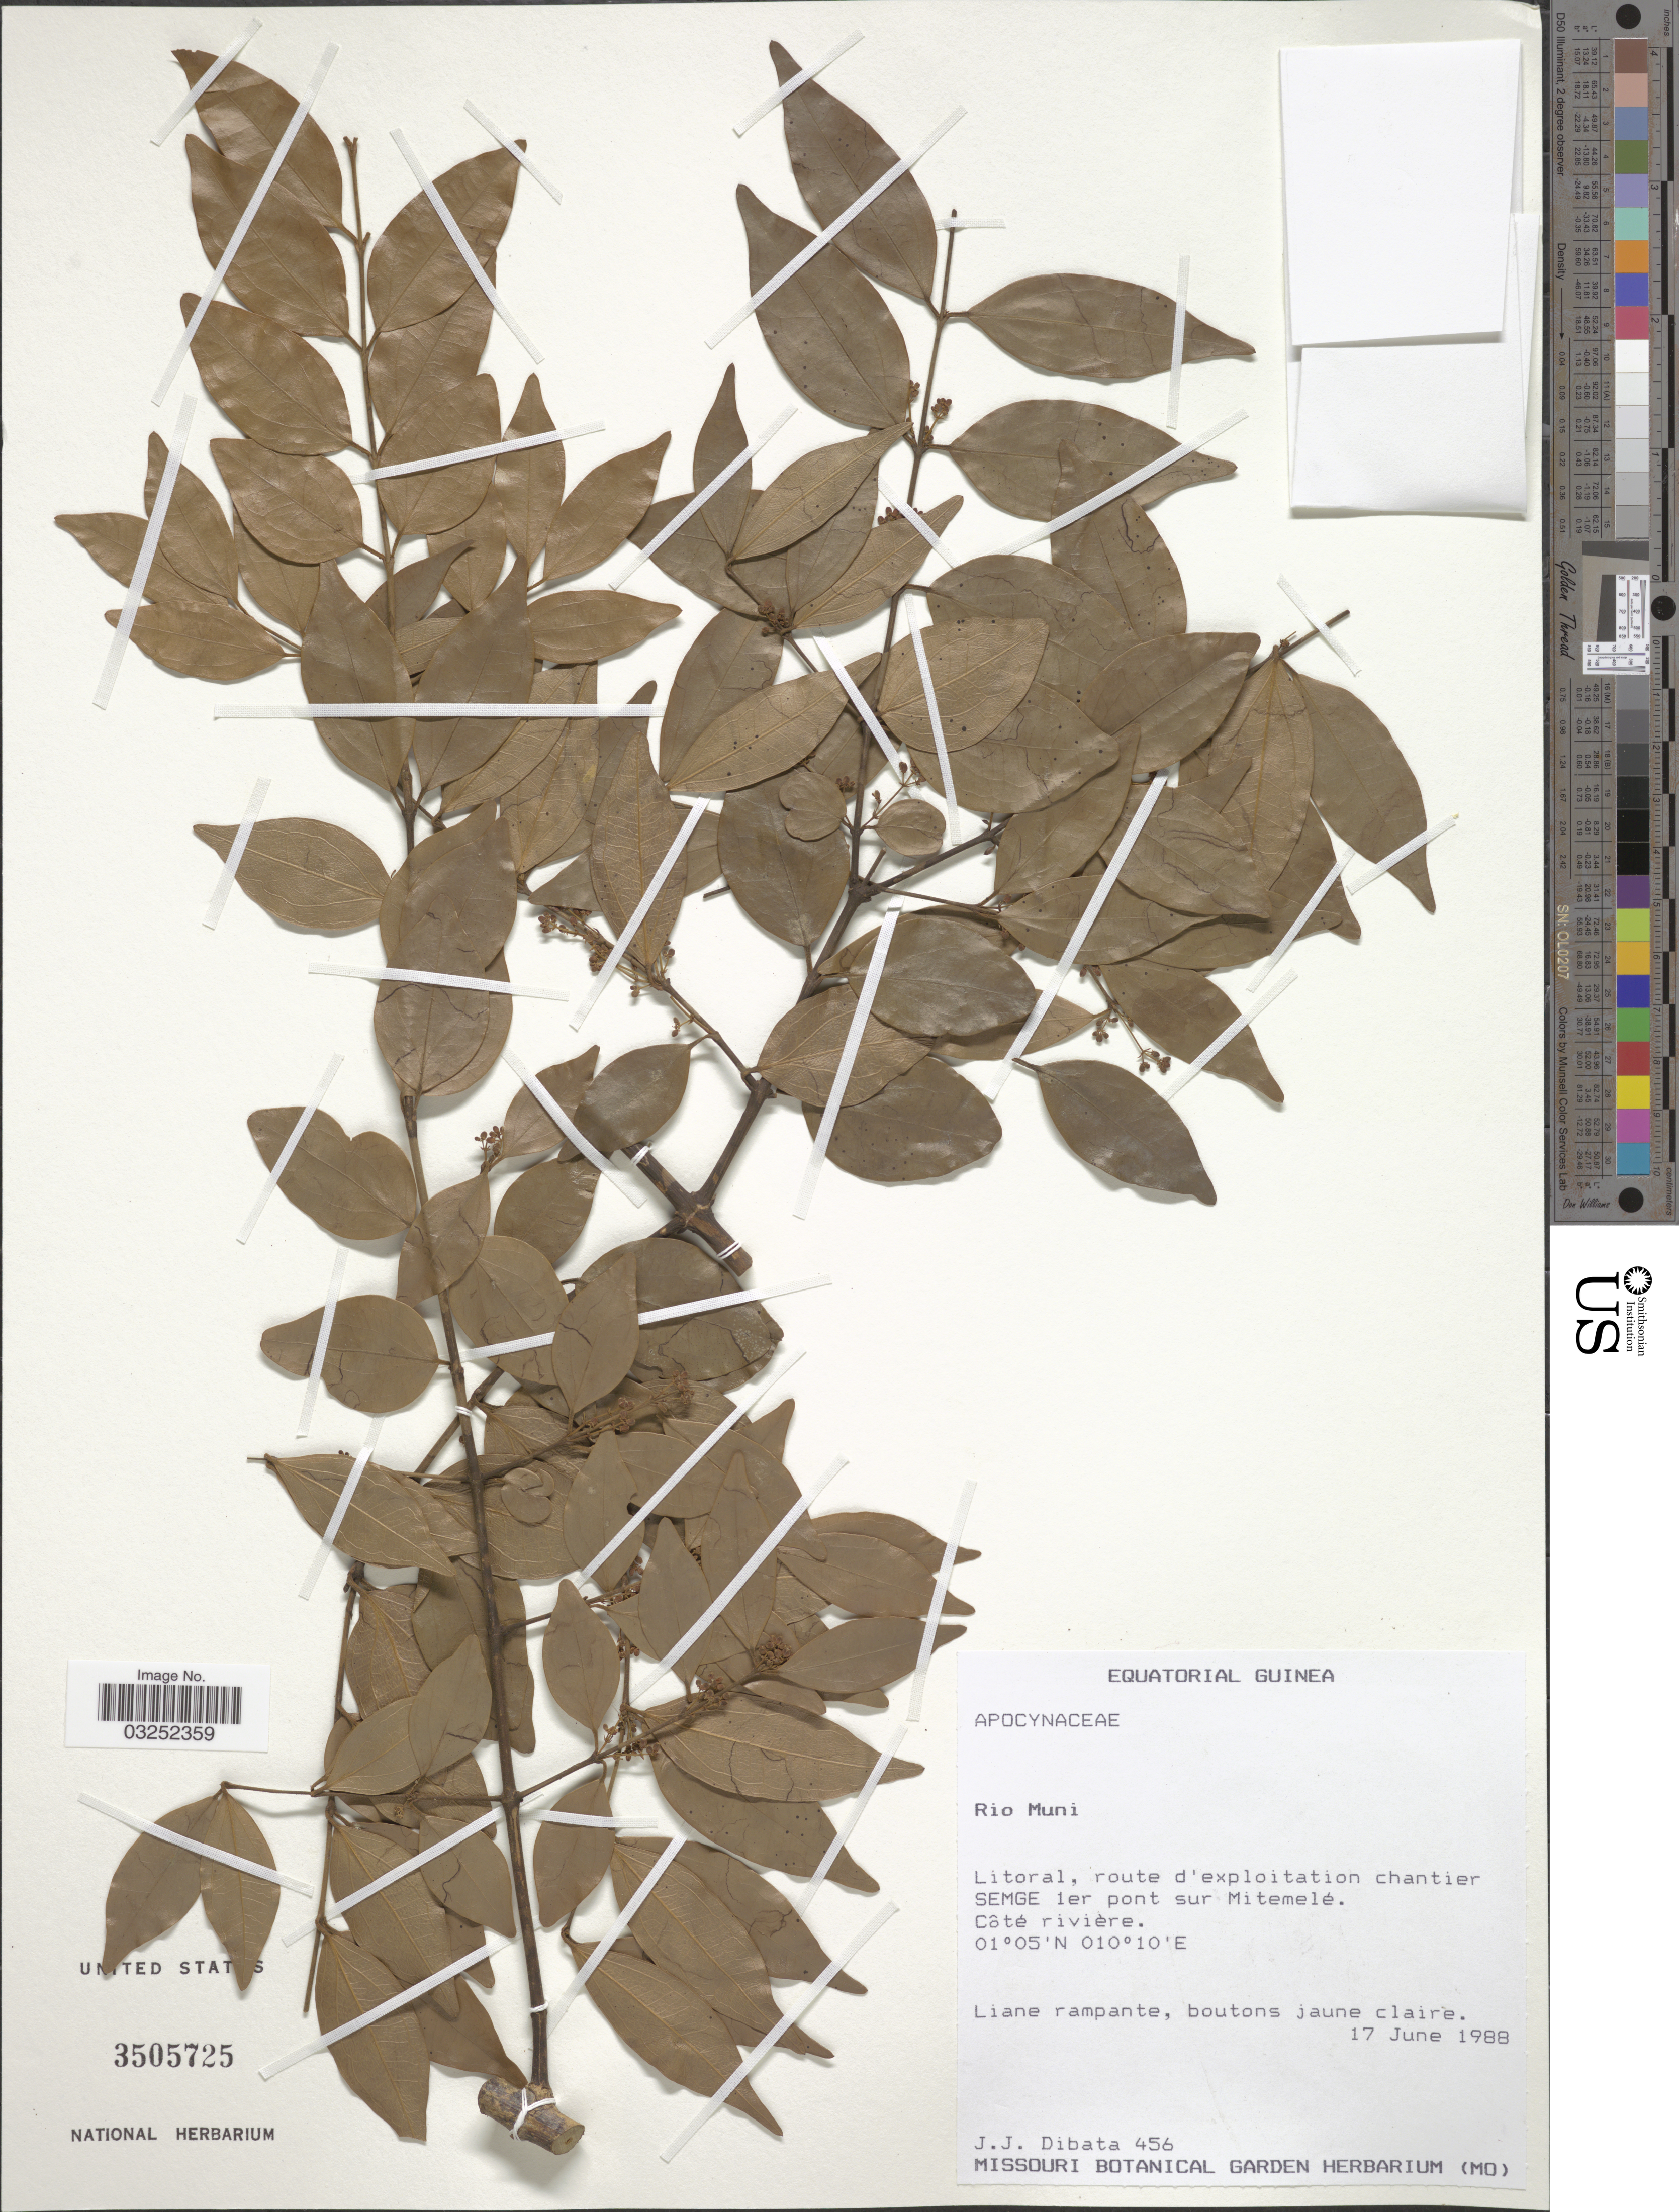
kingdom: Plantae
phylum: Tracheophyta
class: Magnoliopsida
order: Gentianales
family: Apocynaceae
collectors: J. Dibata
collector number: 456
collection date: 1988-06-17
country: Equatorial Guinea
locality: Rio Muni, Litoral, route d'exploitation chantier SEMGE 1er pont sur Mitemelé. Côte riviére.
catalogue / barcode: US 3505725